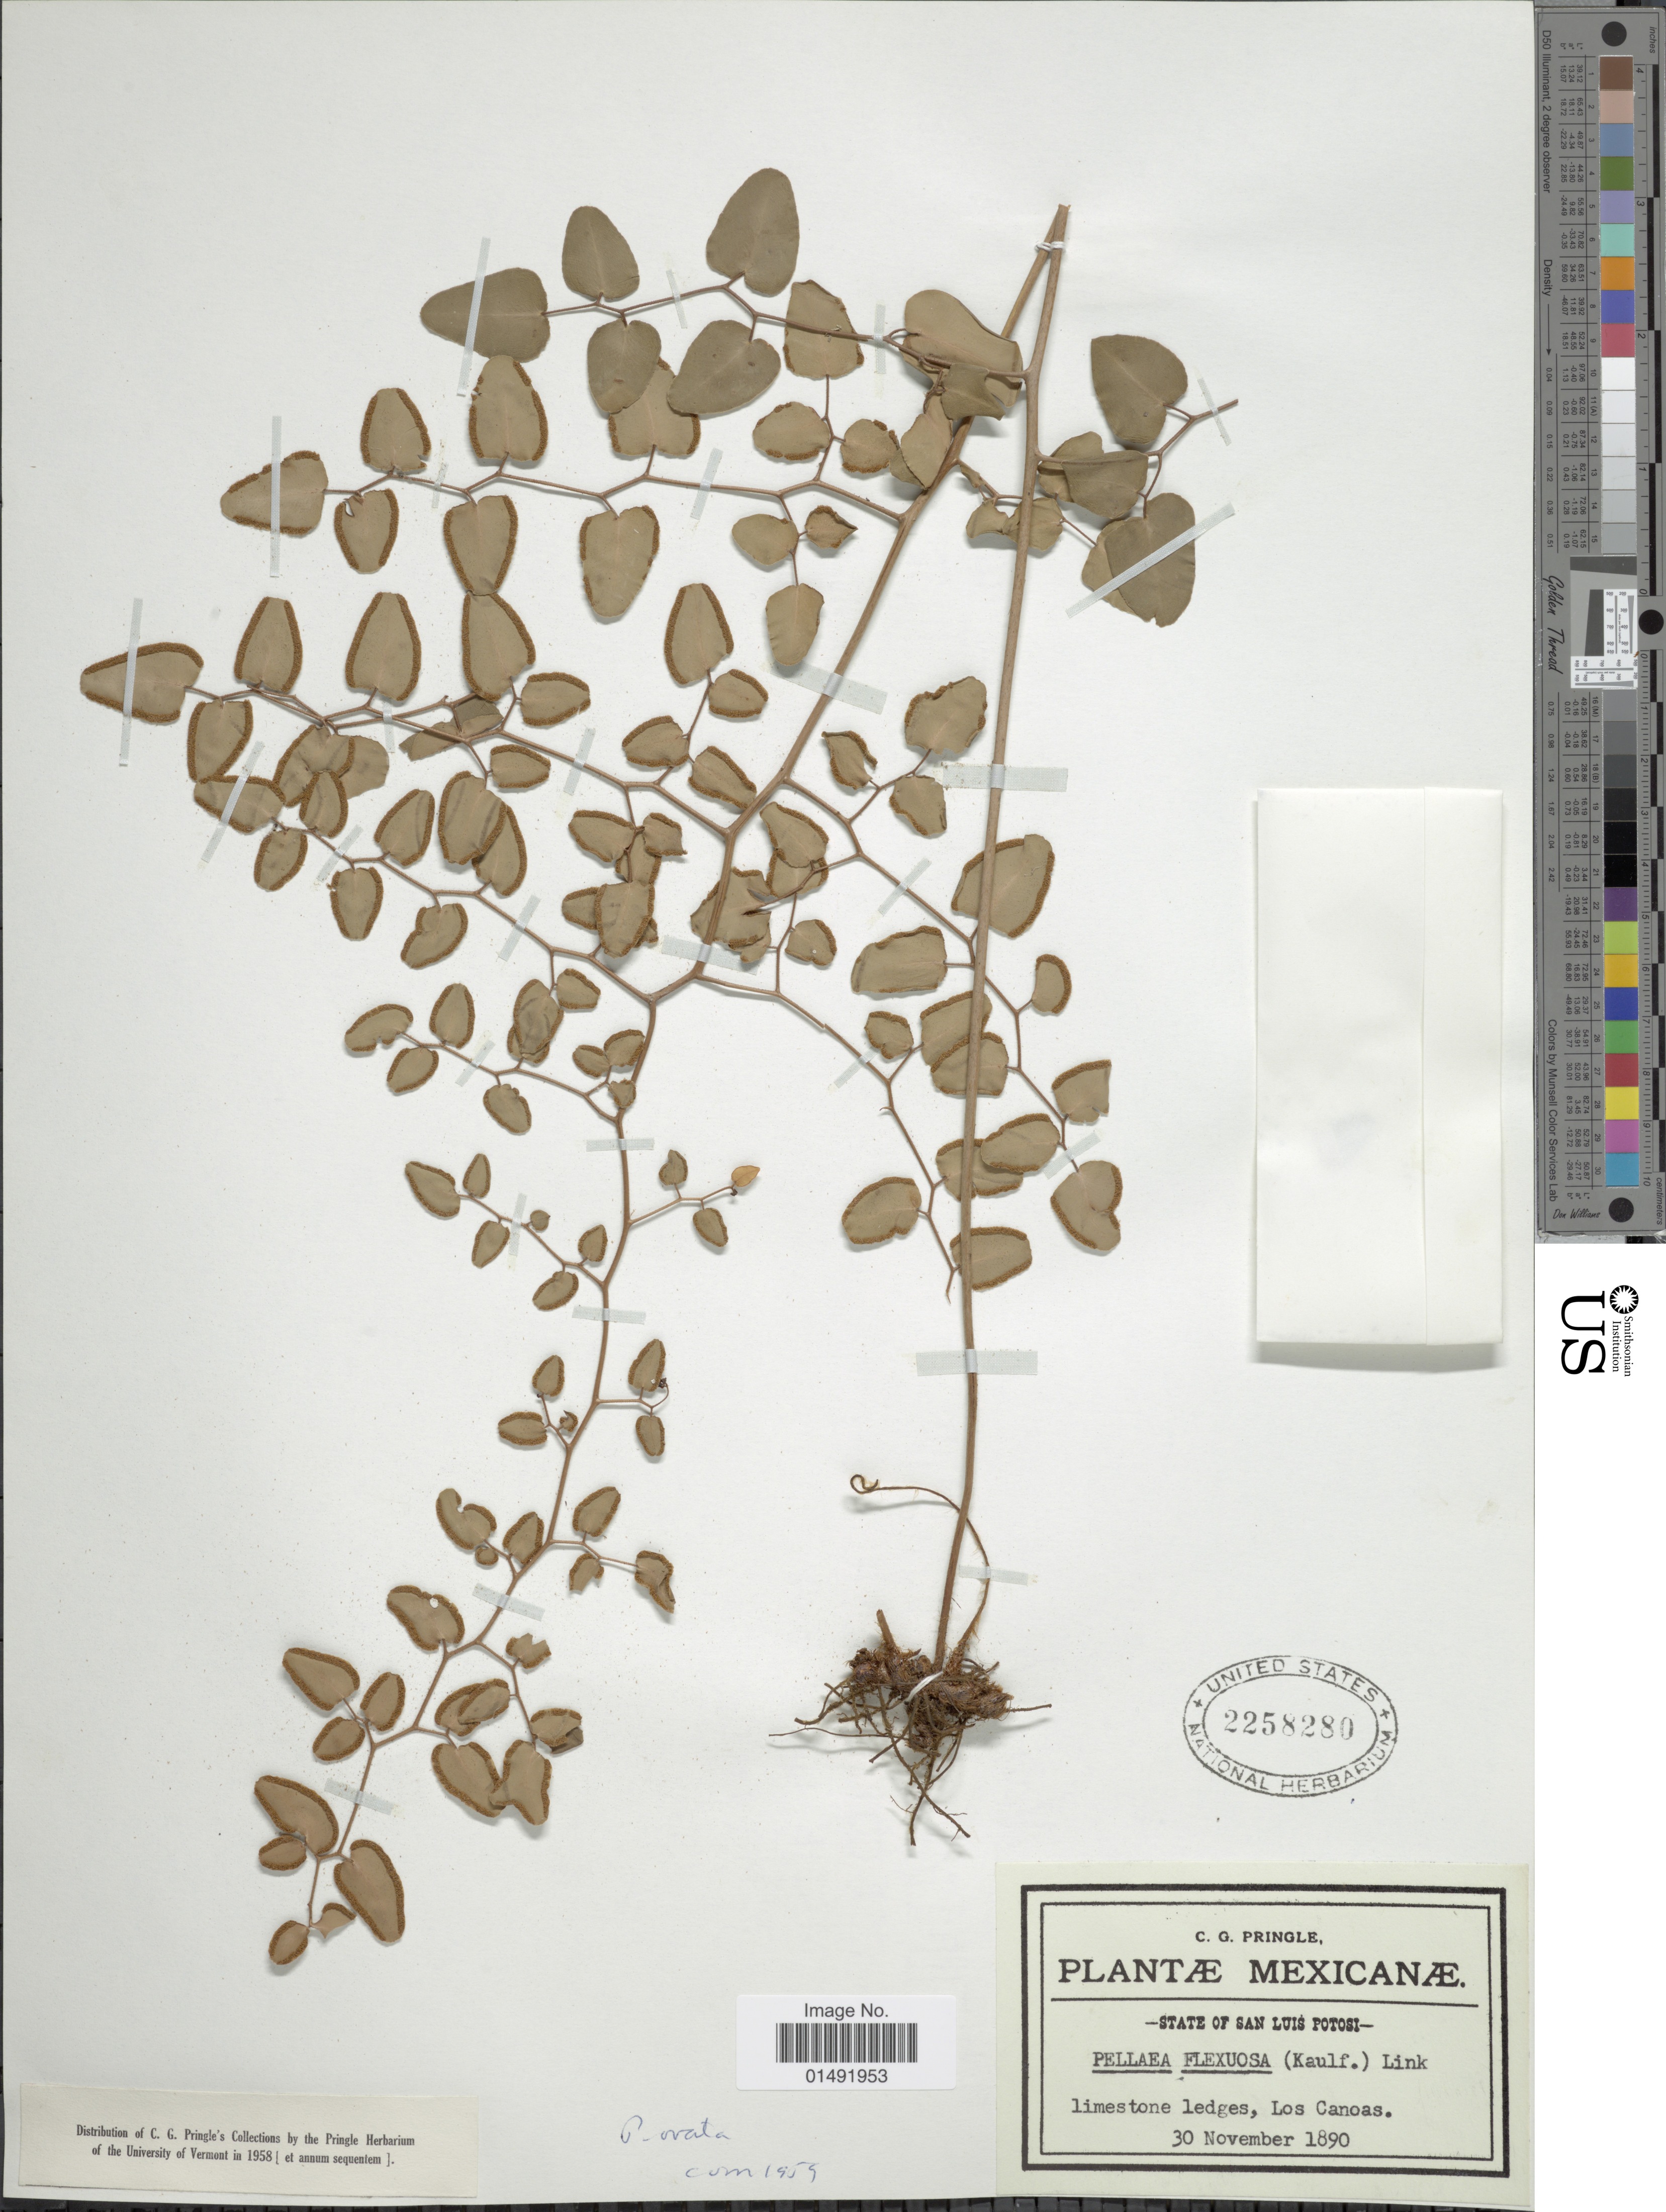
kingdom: Plantae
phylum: Tracheophyta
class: Polypodiopsida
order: Polypodiales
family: Pteridaceae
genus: Pellaea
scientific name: Pellaea ovata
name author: (Desv.) Weath.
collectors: C. G. Pringle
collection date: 1890-11-30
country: Mexico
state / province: San Luis Potosí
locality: Limestone ledges, Los Canoas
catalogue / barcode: US 2258280